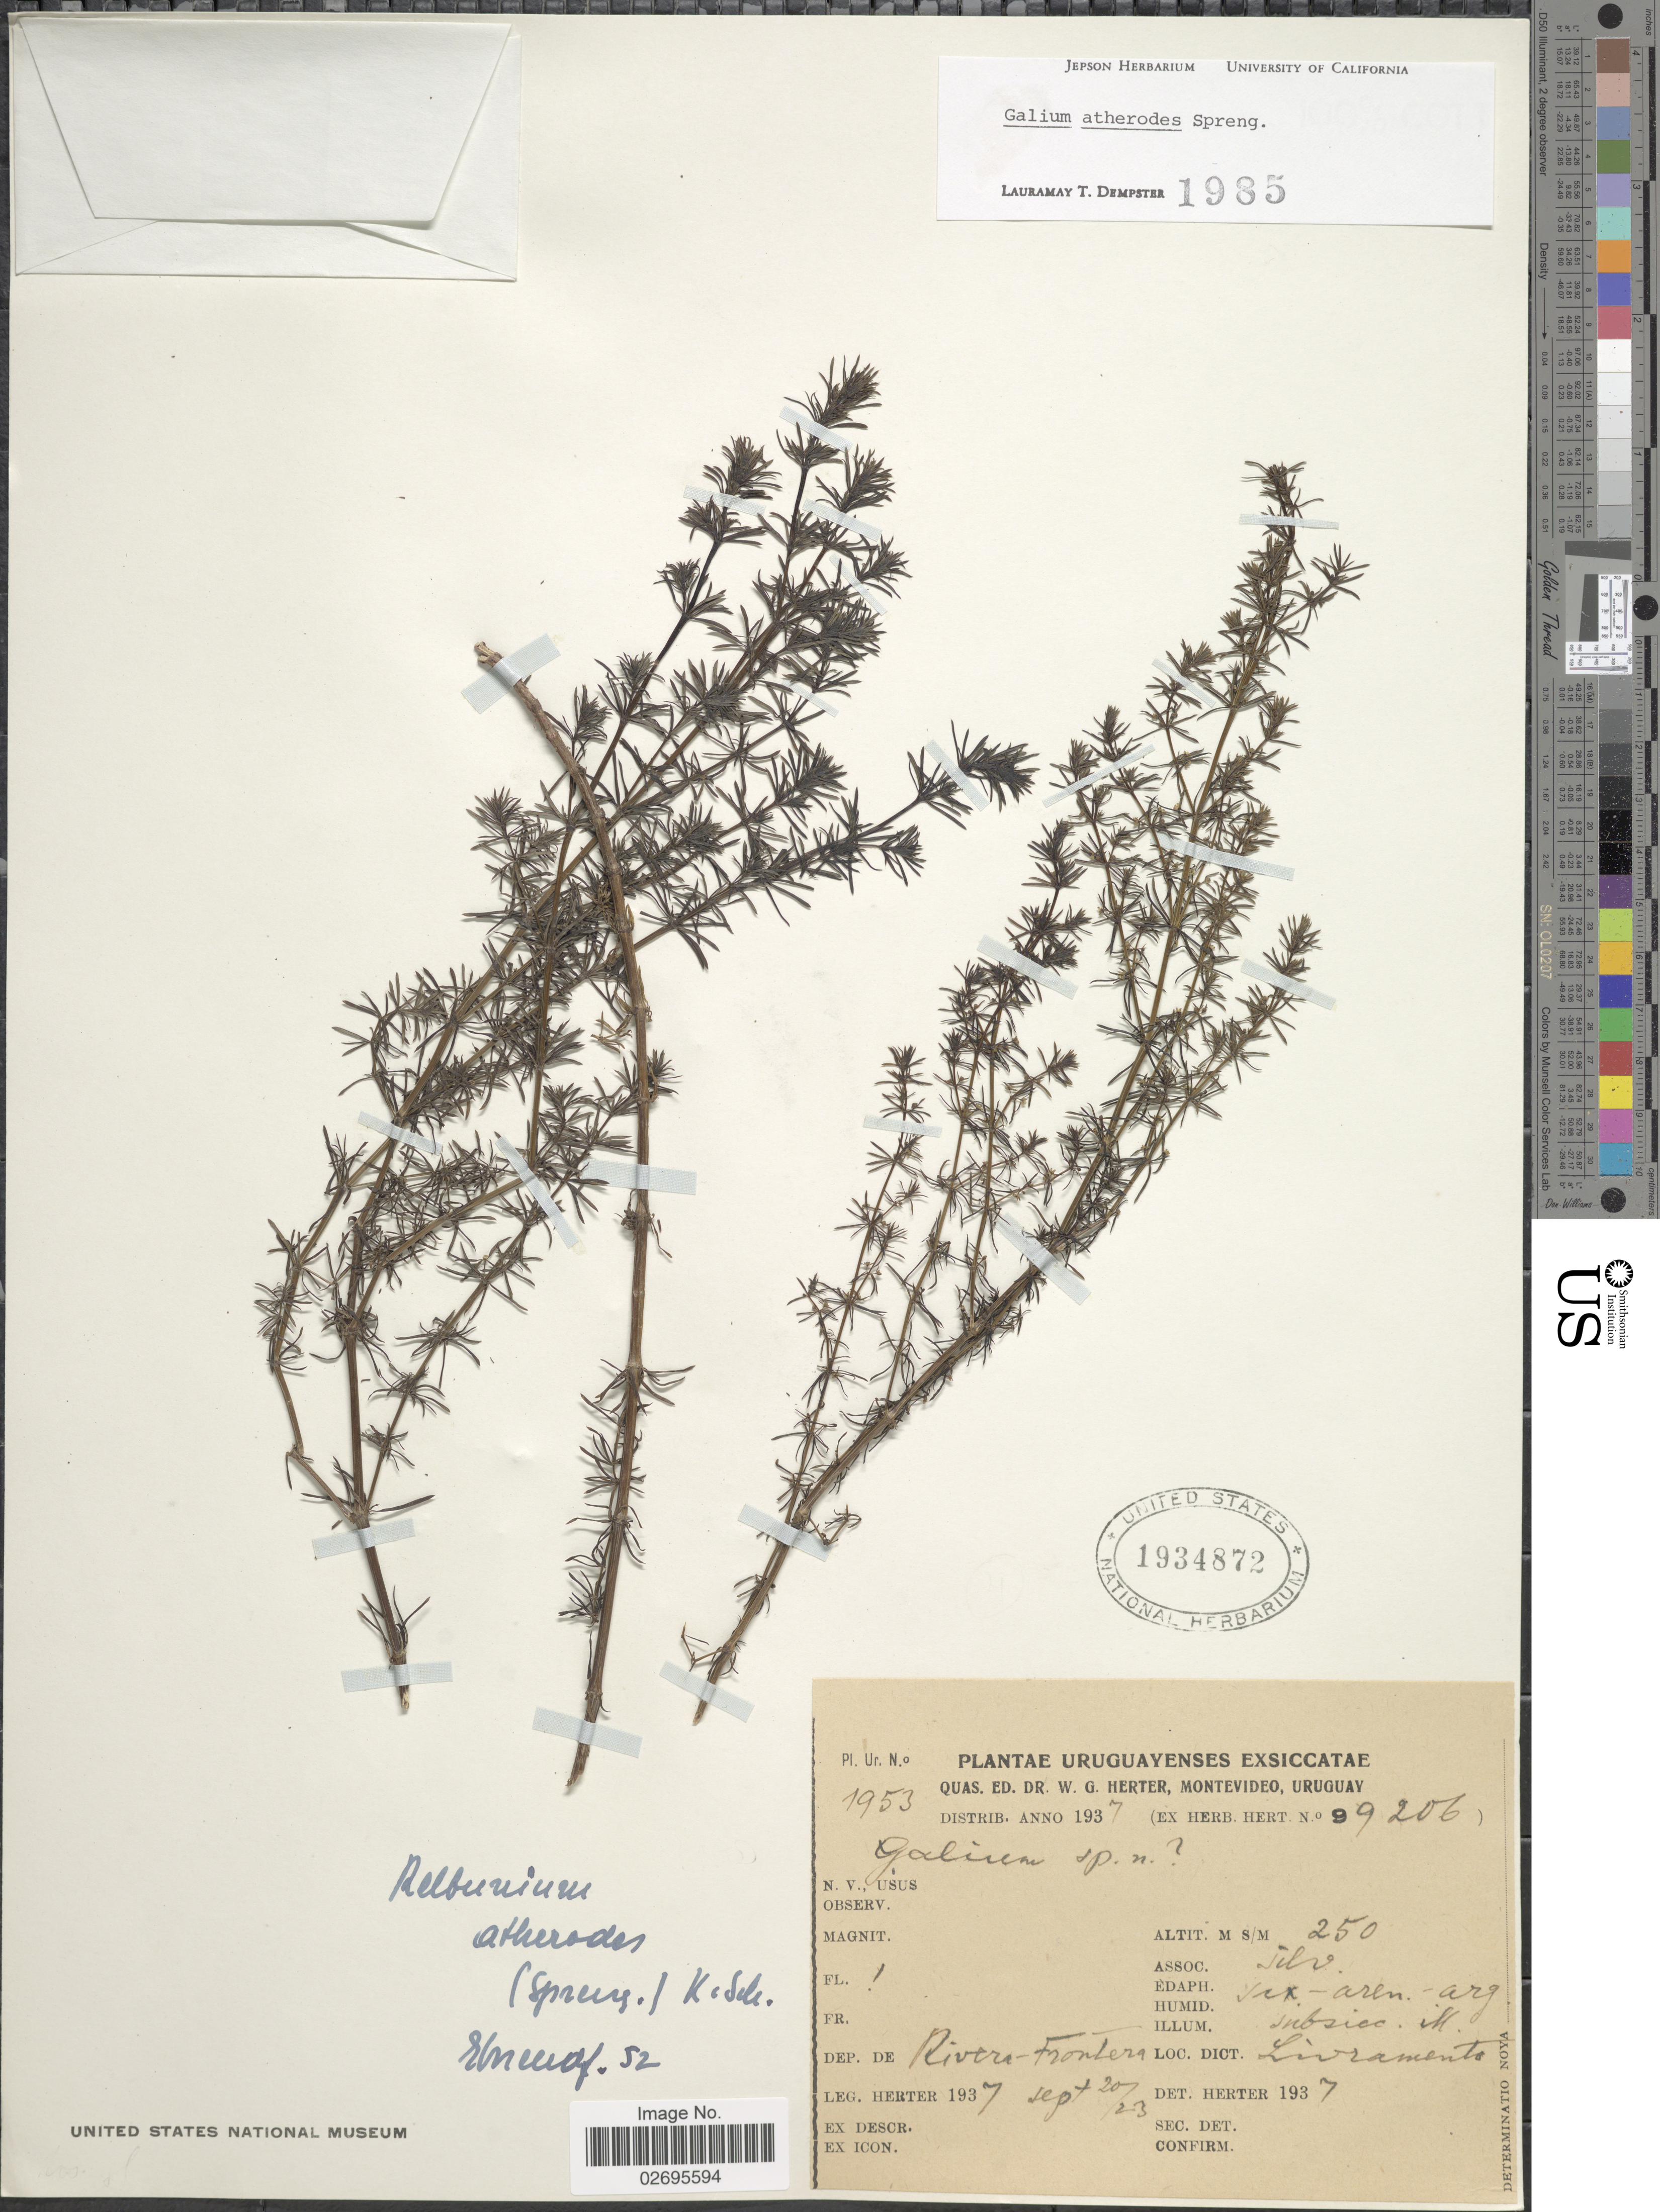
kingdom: Plantae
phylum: Tracheophyta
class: Magnoliopsida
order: Gentianales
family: Rubiaceae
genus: Galium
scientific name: Galium atherodes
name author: Spreng.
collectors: W. G. Herter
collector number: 1953/99206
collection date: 1937-09-20/1937-09-23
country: Uruguay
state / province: Rivera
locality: Dep. de Frontera, Livramento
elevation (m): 250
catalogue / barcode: US 1934872